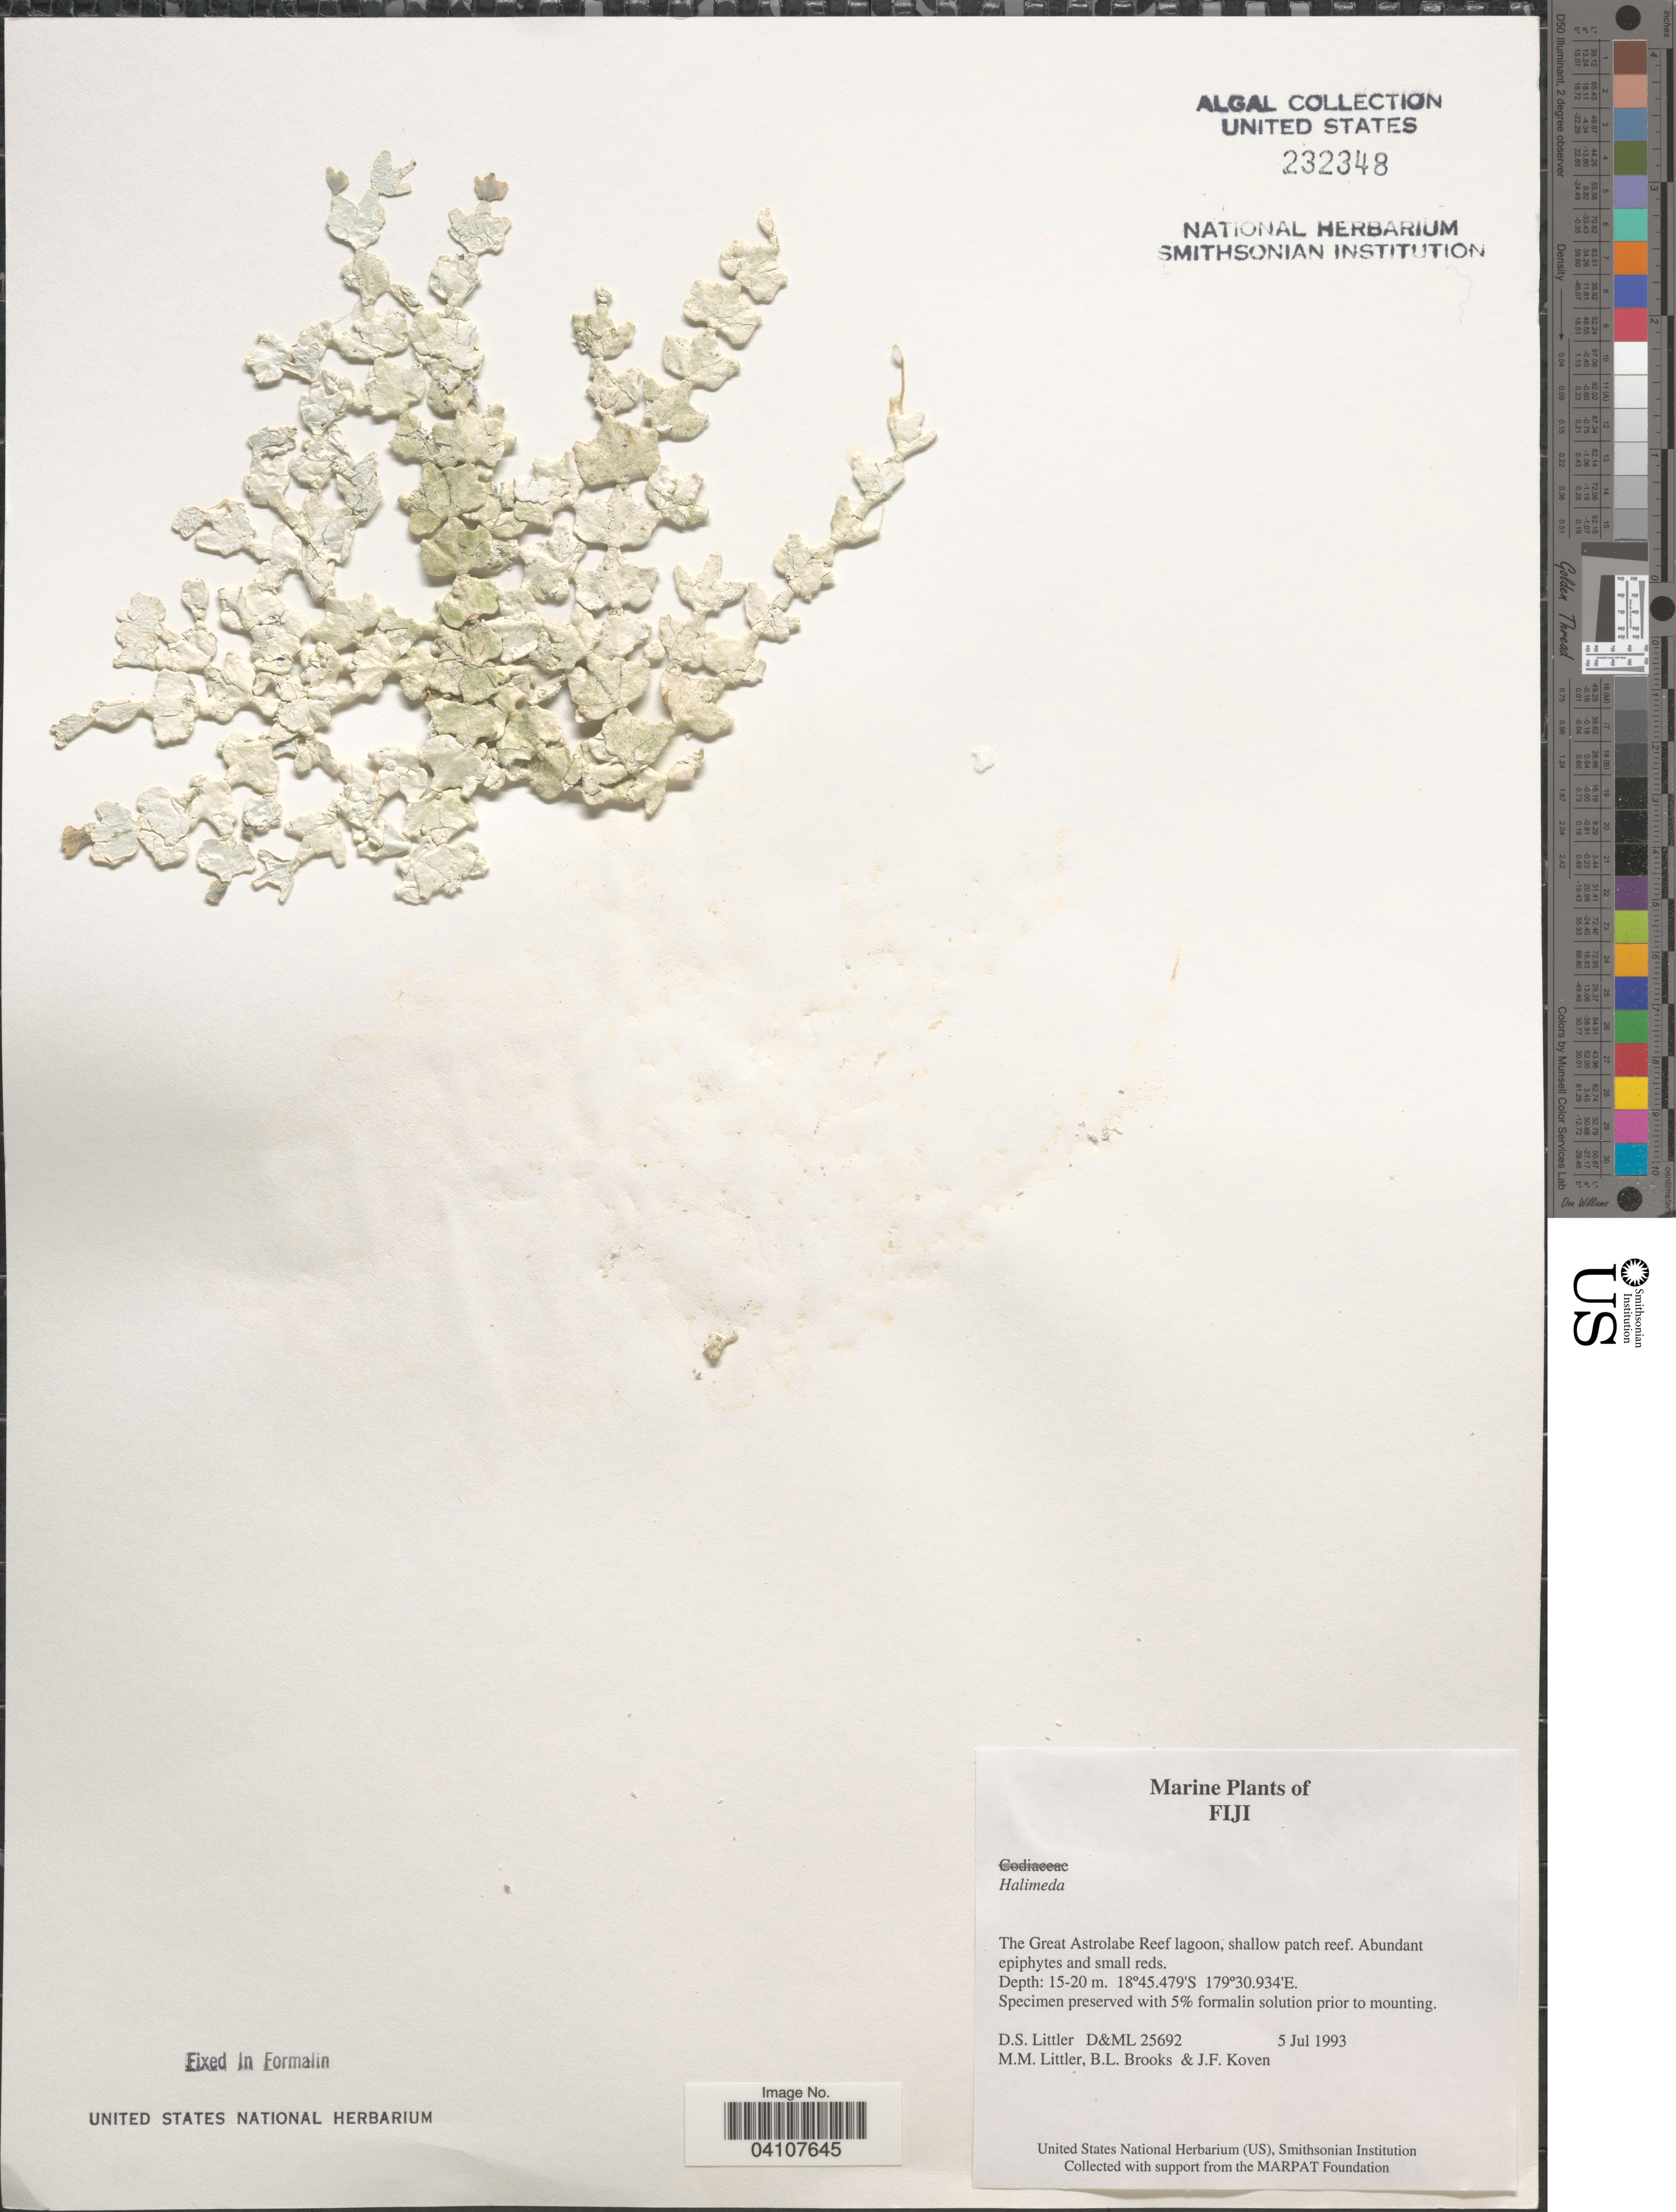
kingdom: Plantae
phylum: Chlorophyta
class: Ulvophyceae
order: Bryopsidales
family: Halimedaceae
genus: Halimeda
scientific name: Halimeda sp.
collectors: D. S. Littler, B. Brooks & J. Koven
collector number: D&ML25692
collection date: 1993-07-05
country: Fiji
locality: The Great Astrolabe Reef lagoon, shallow patch reef.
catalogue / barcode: US 232348